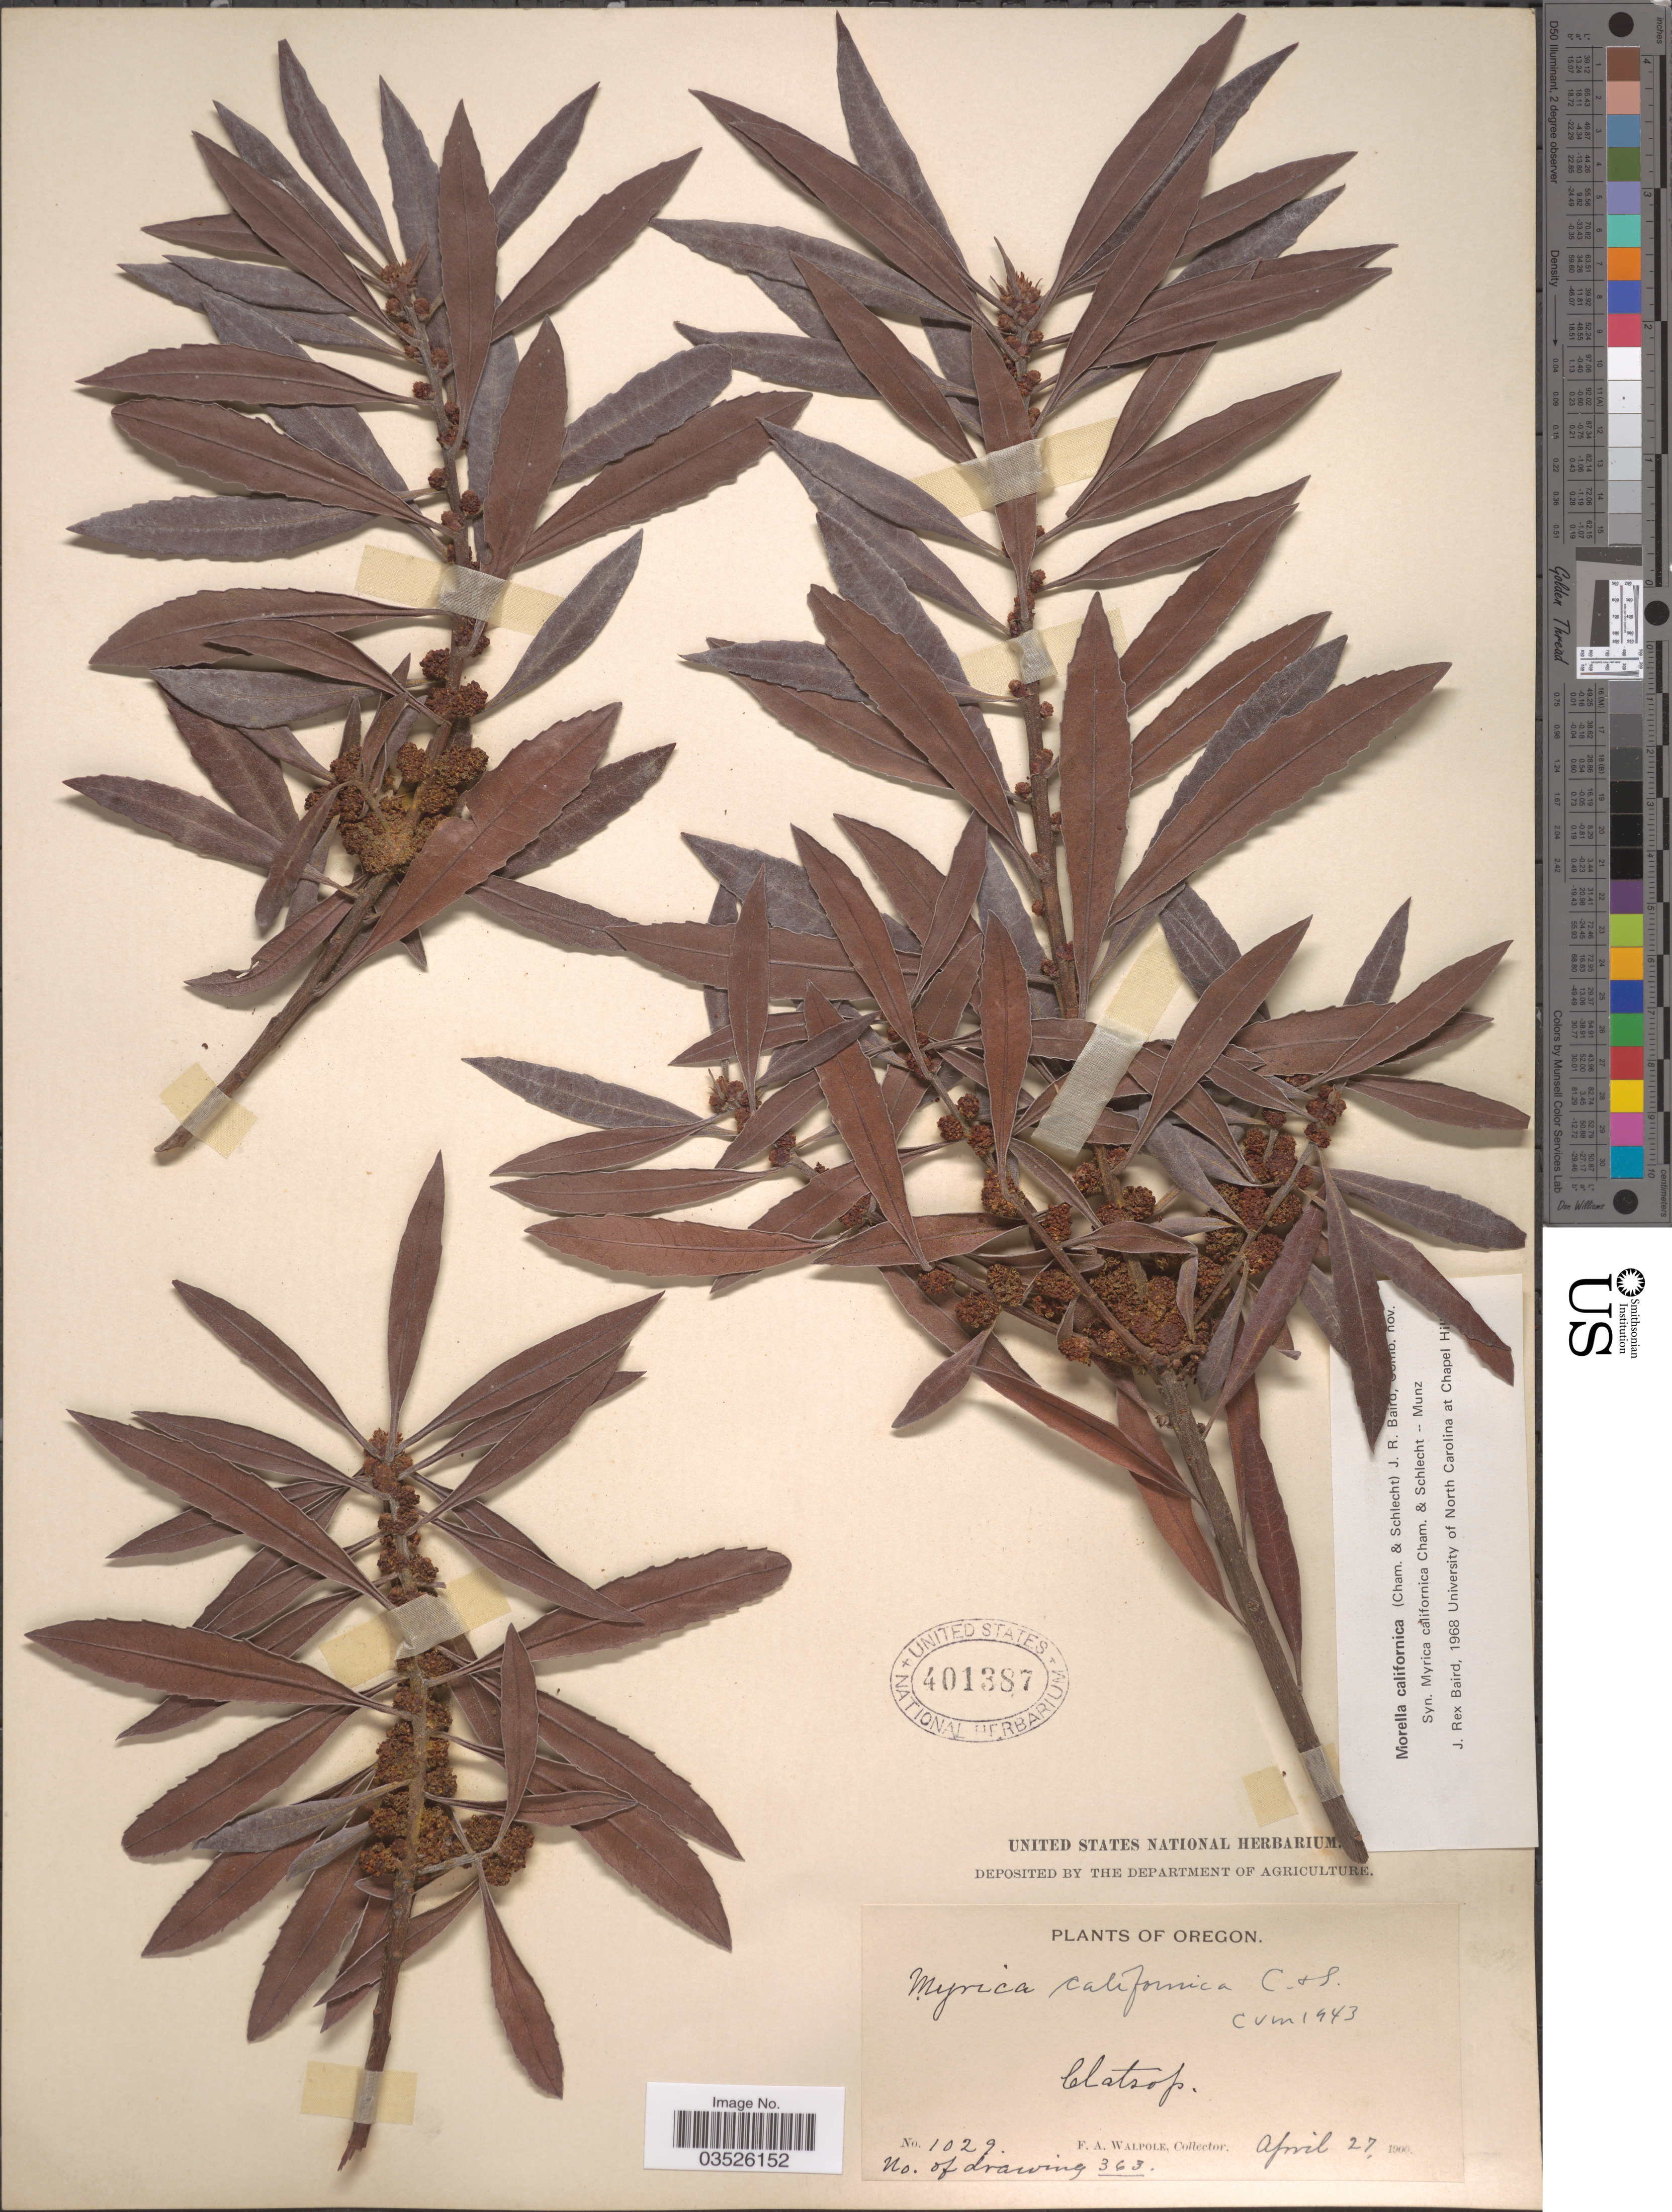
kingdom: Plantae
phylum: Tracheophyta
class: Magnoliopsida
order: Fagales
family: Myricaceae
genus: Morella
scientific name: Morella californica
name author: (Cham.) Wilbur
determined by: Strong, Mark T., (BOT), Smithsonian Institution - National Museum of Natural History (UNITED STATES)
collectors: F. Walpole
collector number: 1029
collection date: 1900-04-27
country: United States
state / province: Oregon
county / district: Clatsop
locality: Clatsop.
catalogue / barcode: US 401387